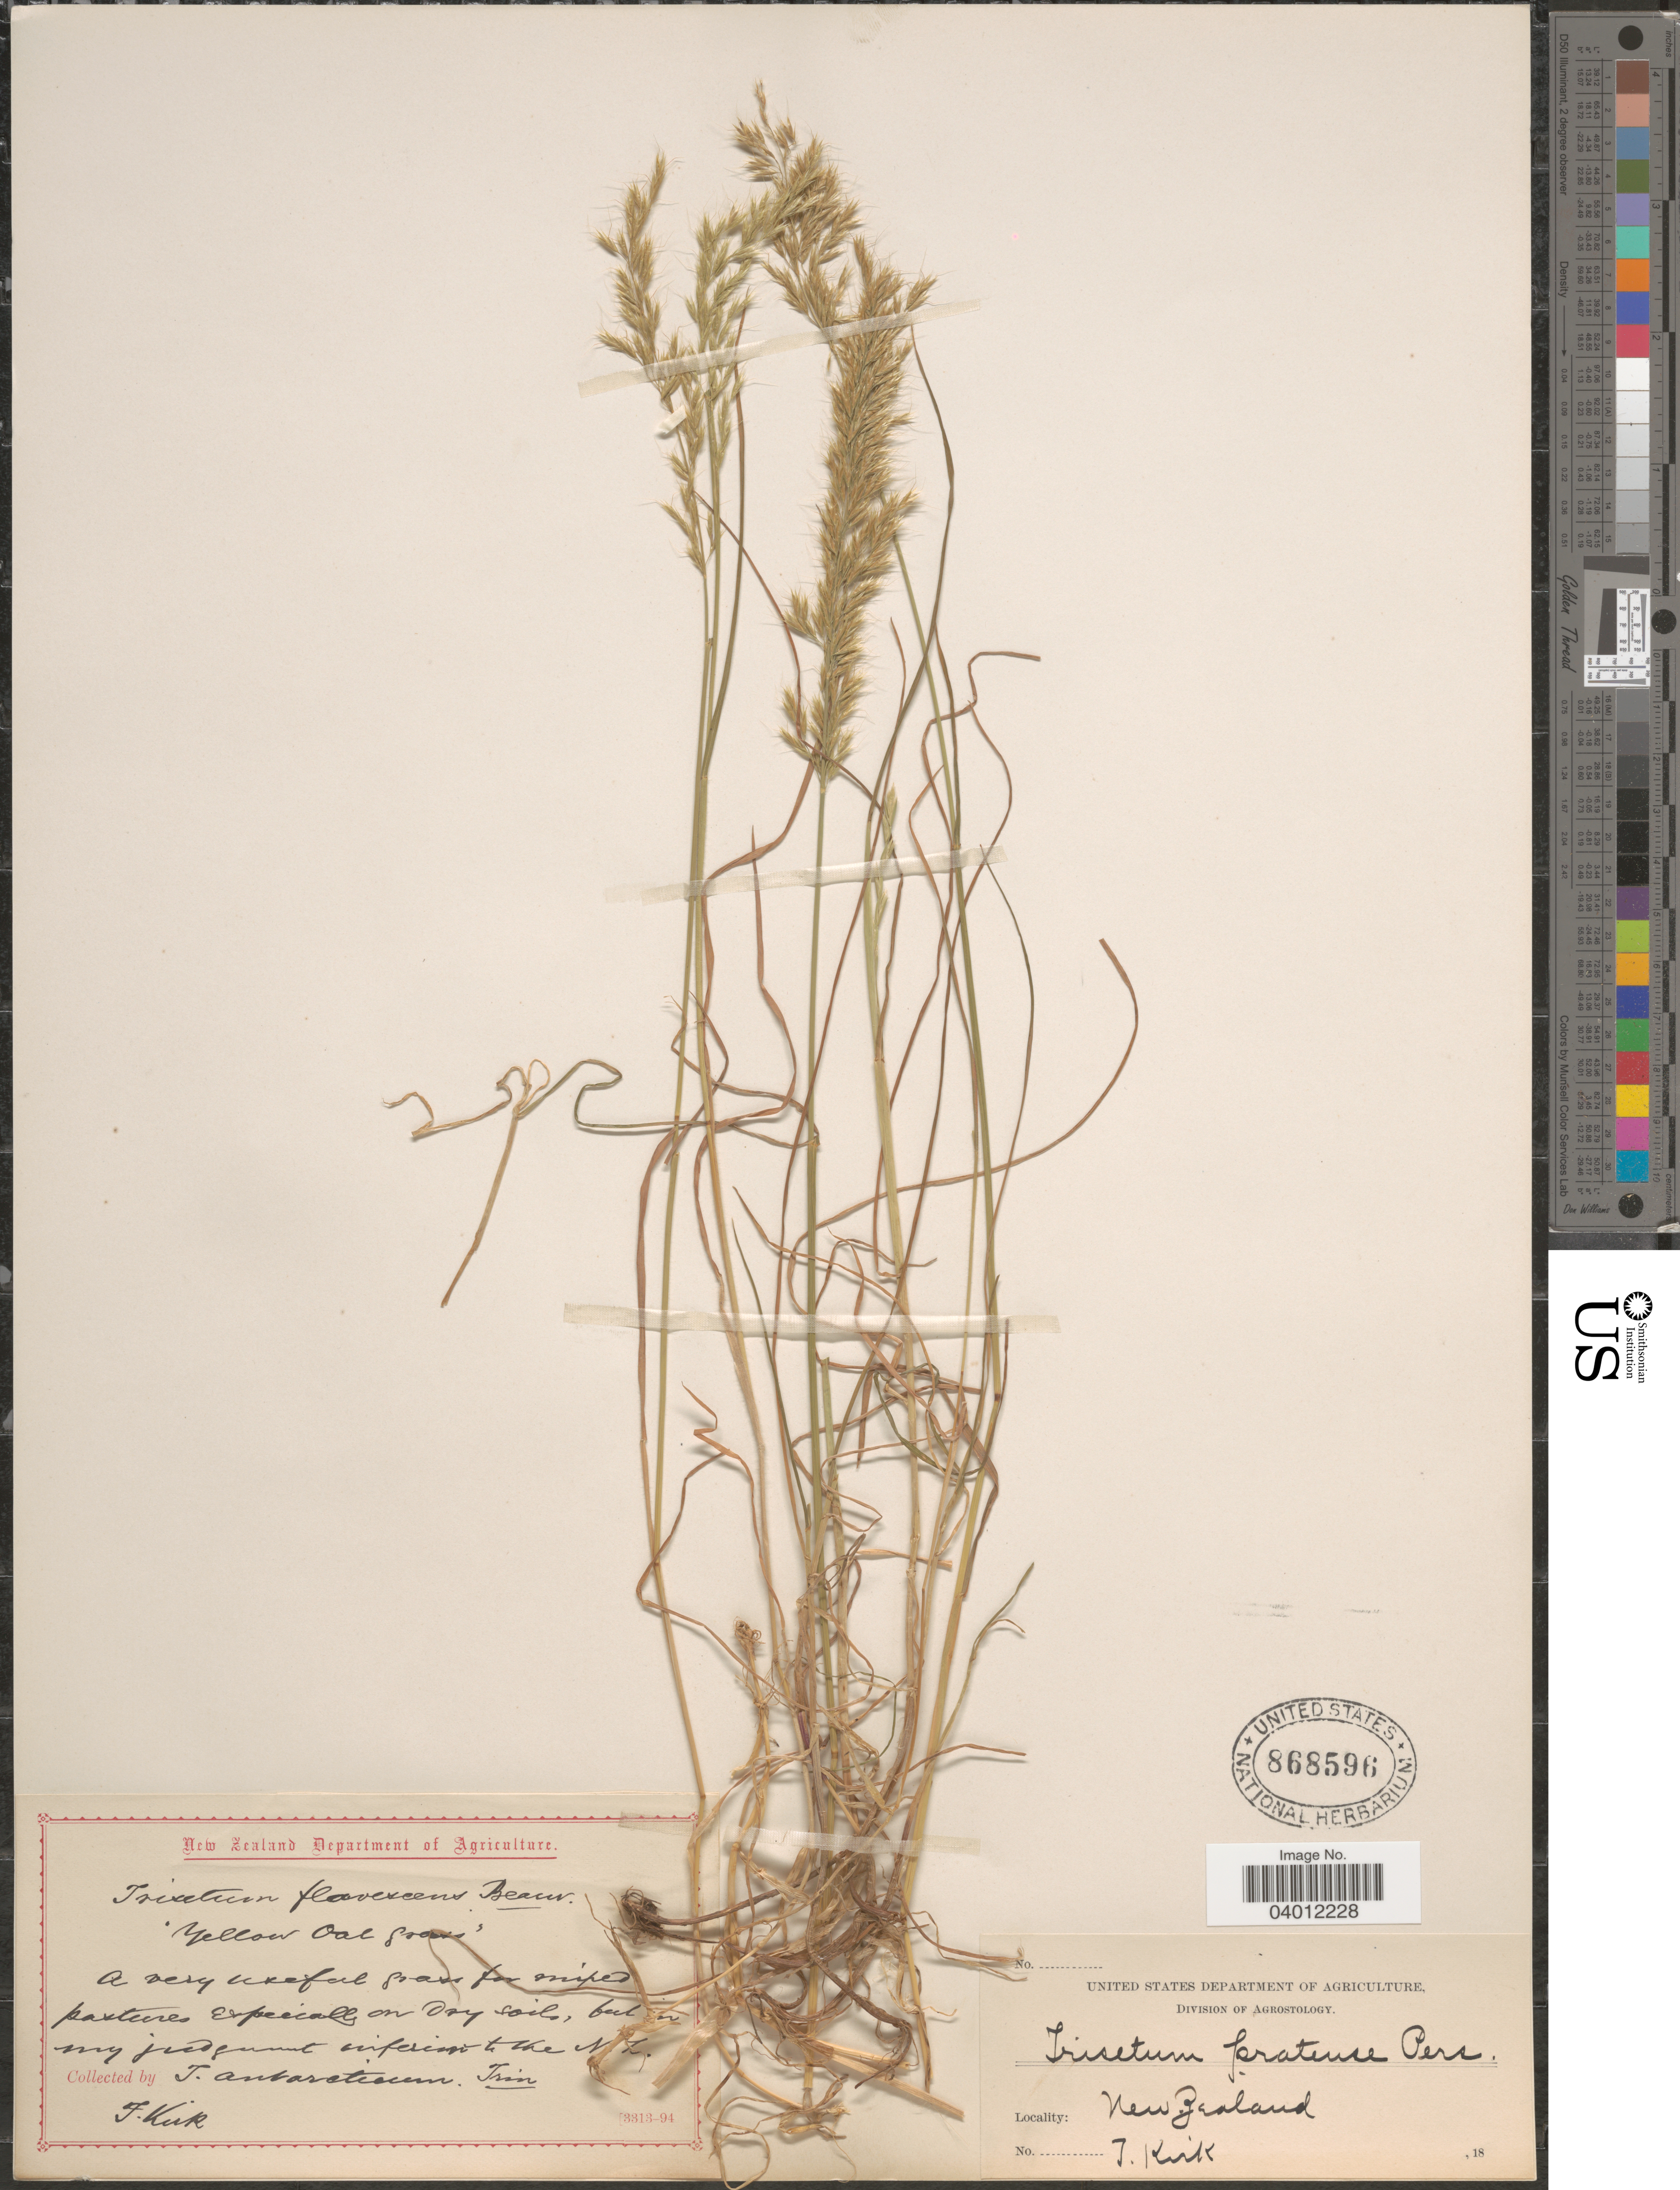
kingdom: Plantae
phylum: Tracheophyta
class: Liliopsida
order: Poales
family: Poaceae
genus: Trisetum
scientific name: Trisetum flavescens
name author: (L.) P. Beauv.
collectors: J. Kirk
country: New Zealand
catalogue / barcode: US 868596